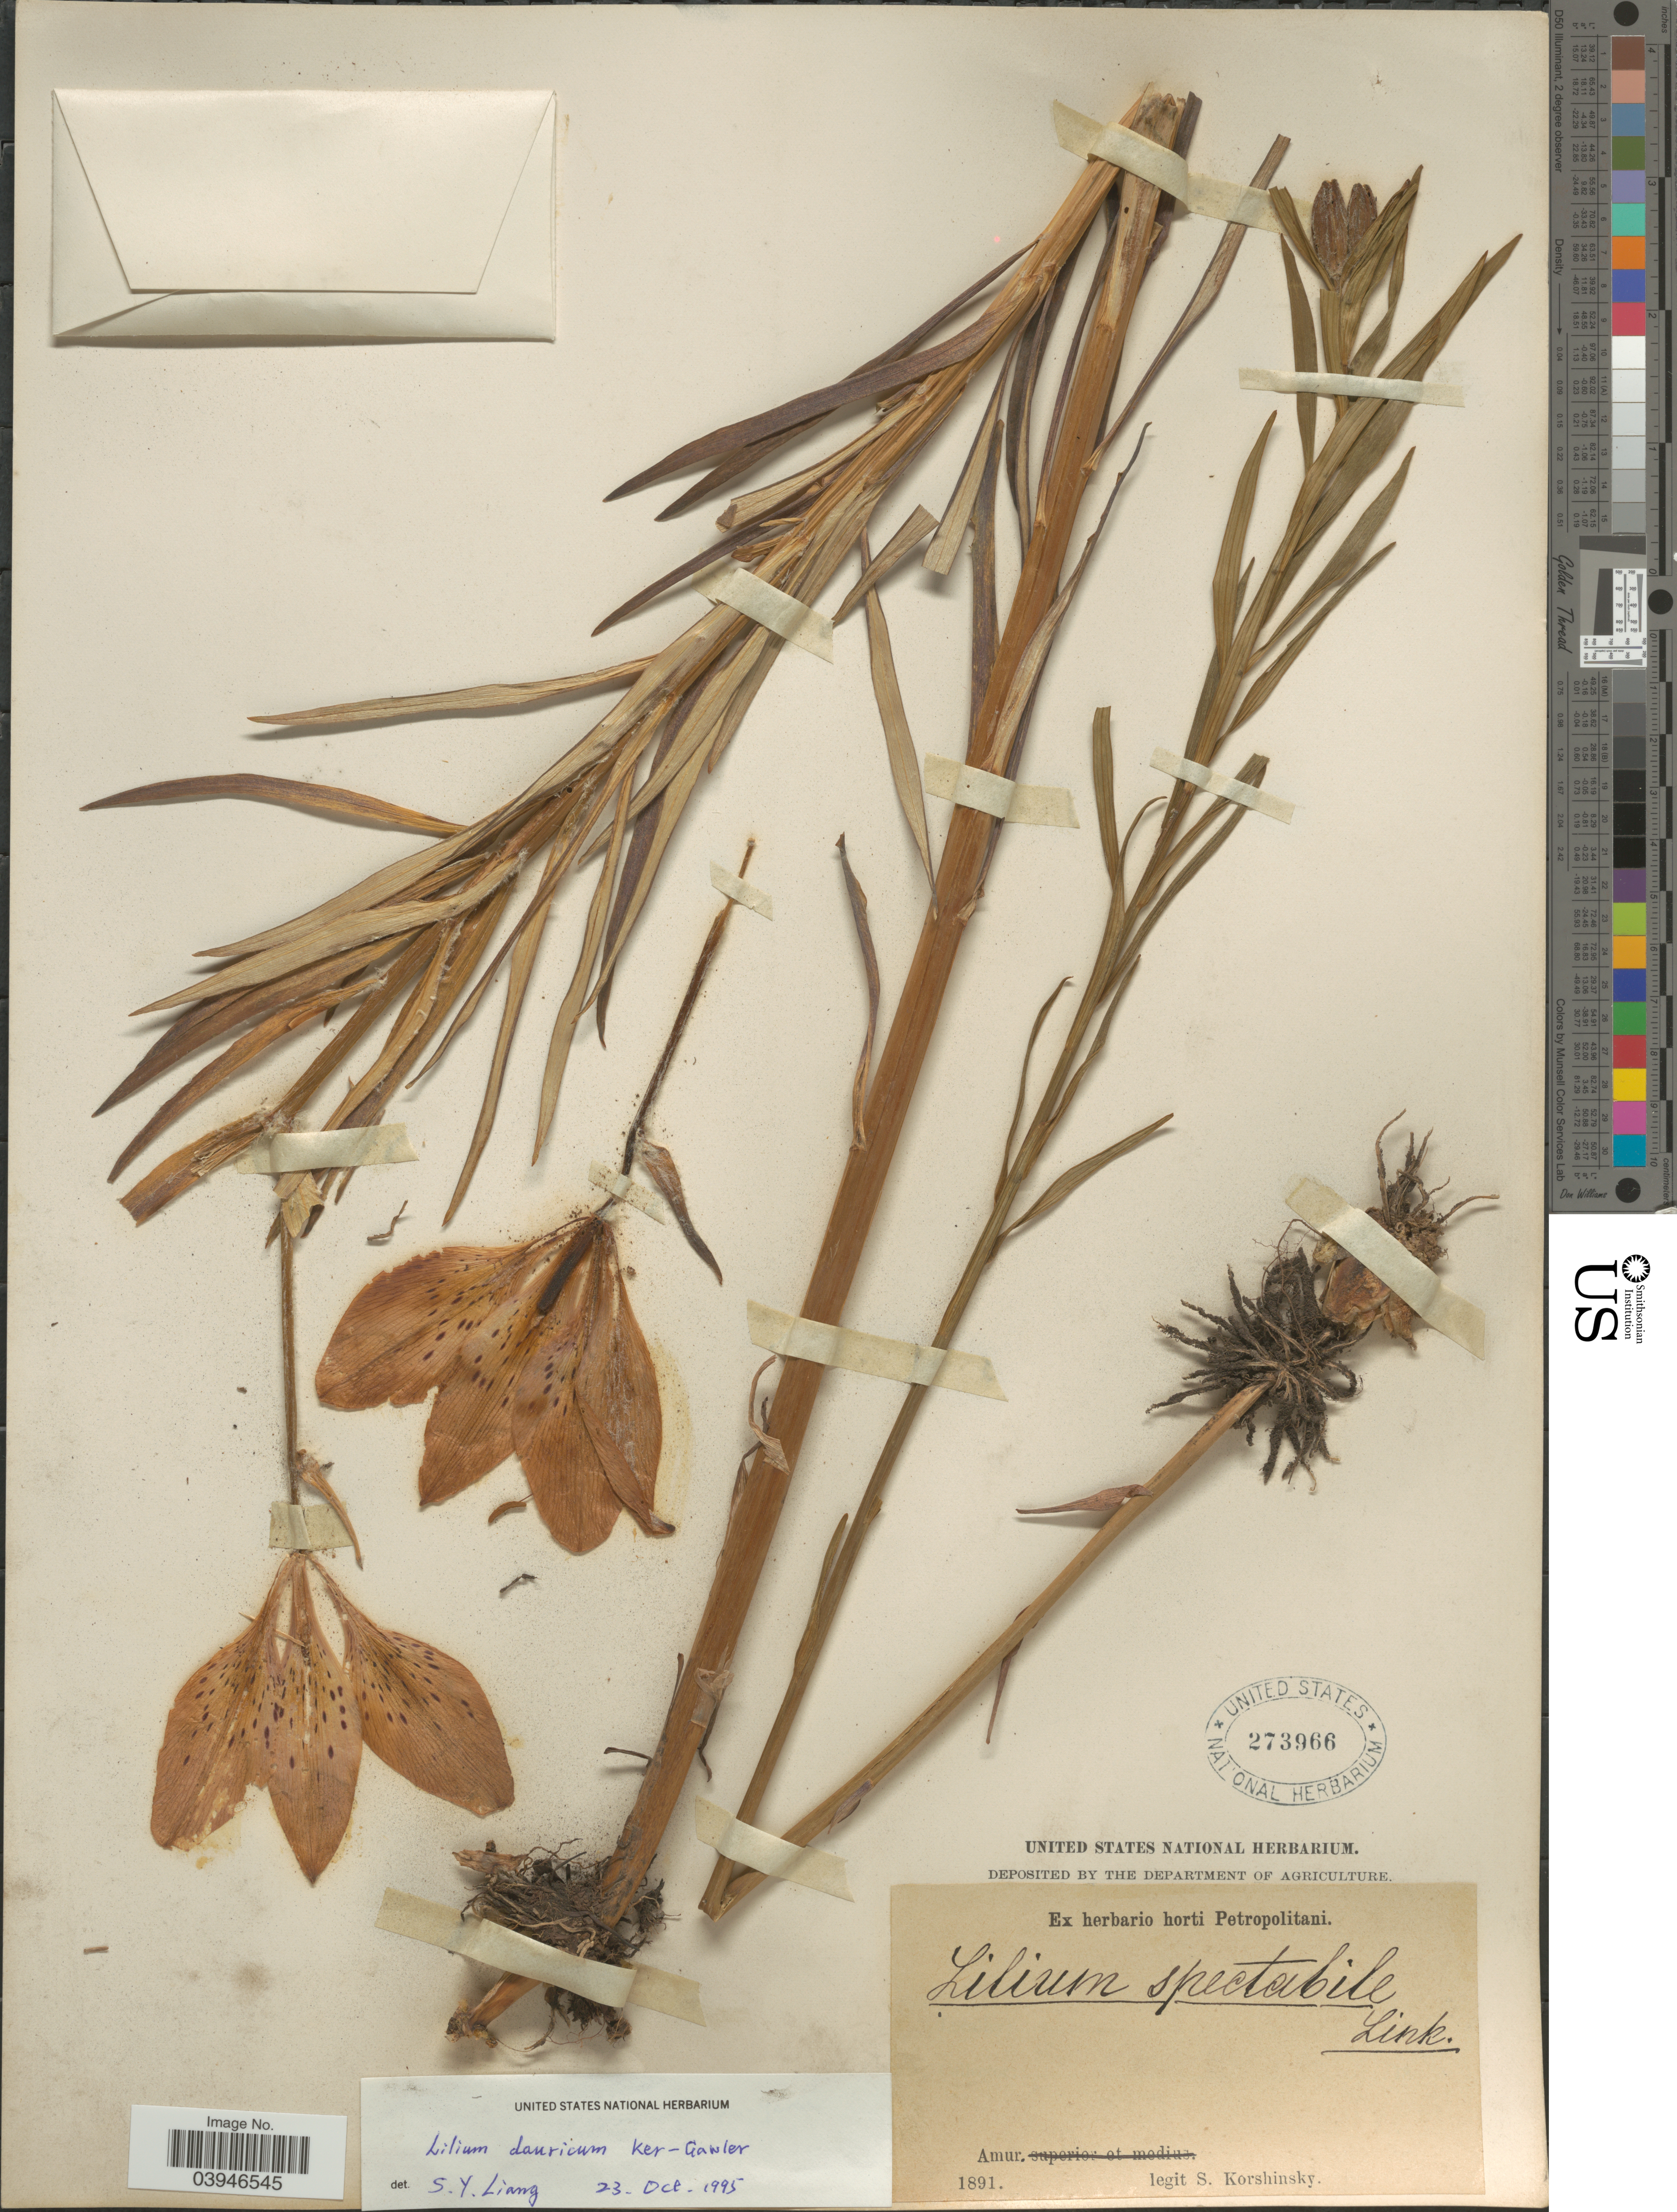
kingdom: Plantae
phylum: Tracheophyta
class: Liliopsida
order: Liliales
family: Liliaceae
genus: Lilium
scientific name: Lilium dauricum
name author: Ker Gawl.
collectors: S. I. Korshinsky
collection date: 1891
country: Russian Federation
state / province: Amur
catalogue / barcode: US 273966